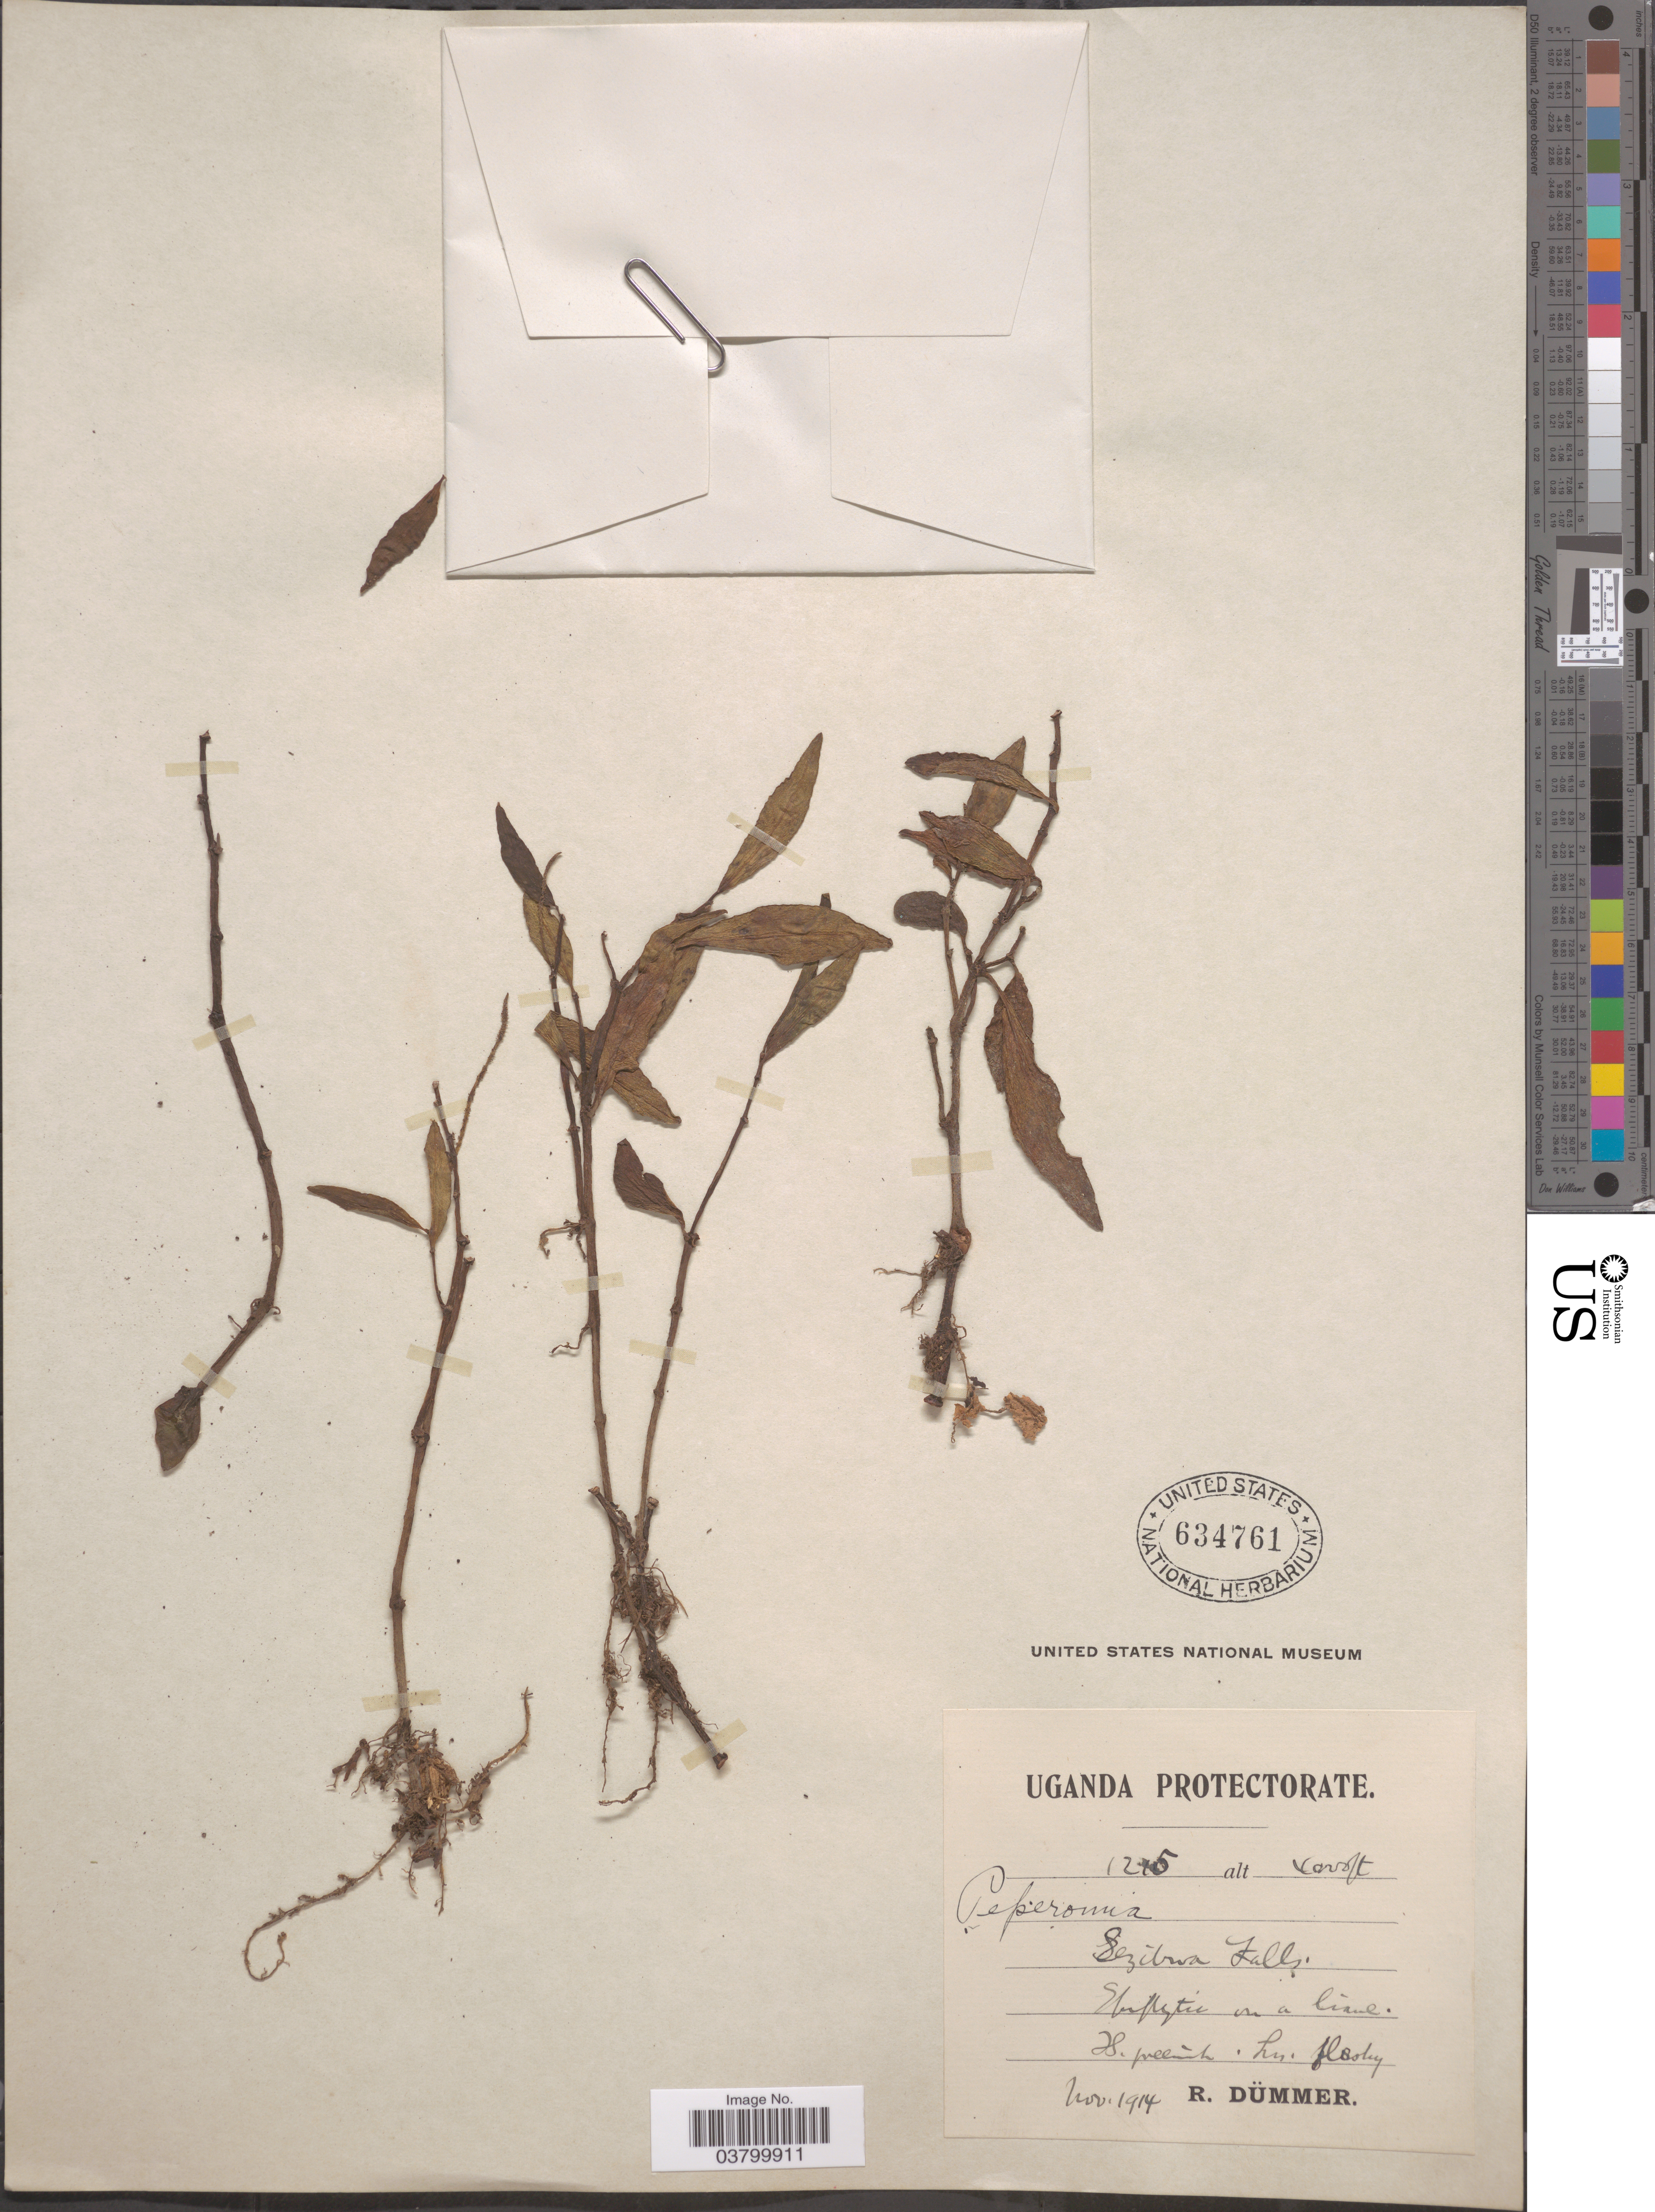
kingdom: Plantae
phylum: Tracheophyta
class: Magnoliopsida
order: Piperales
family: Piperaceae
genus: Peperomia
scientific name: Peperomia sp.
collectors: R. A. Dümmer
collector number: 1215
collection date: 1914-11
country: Uganda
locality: Uganda Protectorate. Sezibwa Falls.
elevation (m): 1219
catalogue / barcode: US 634761